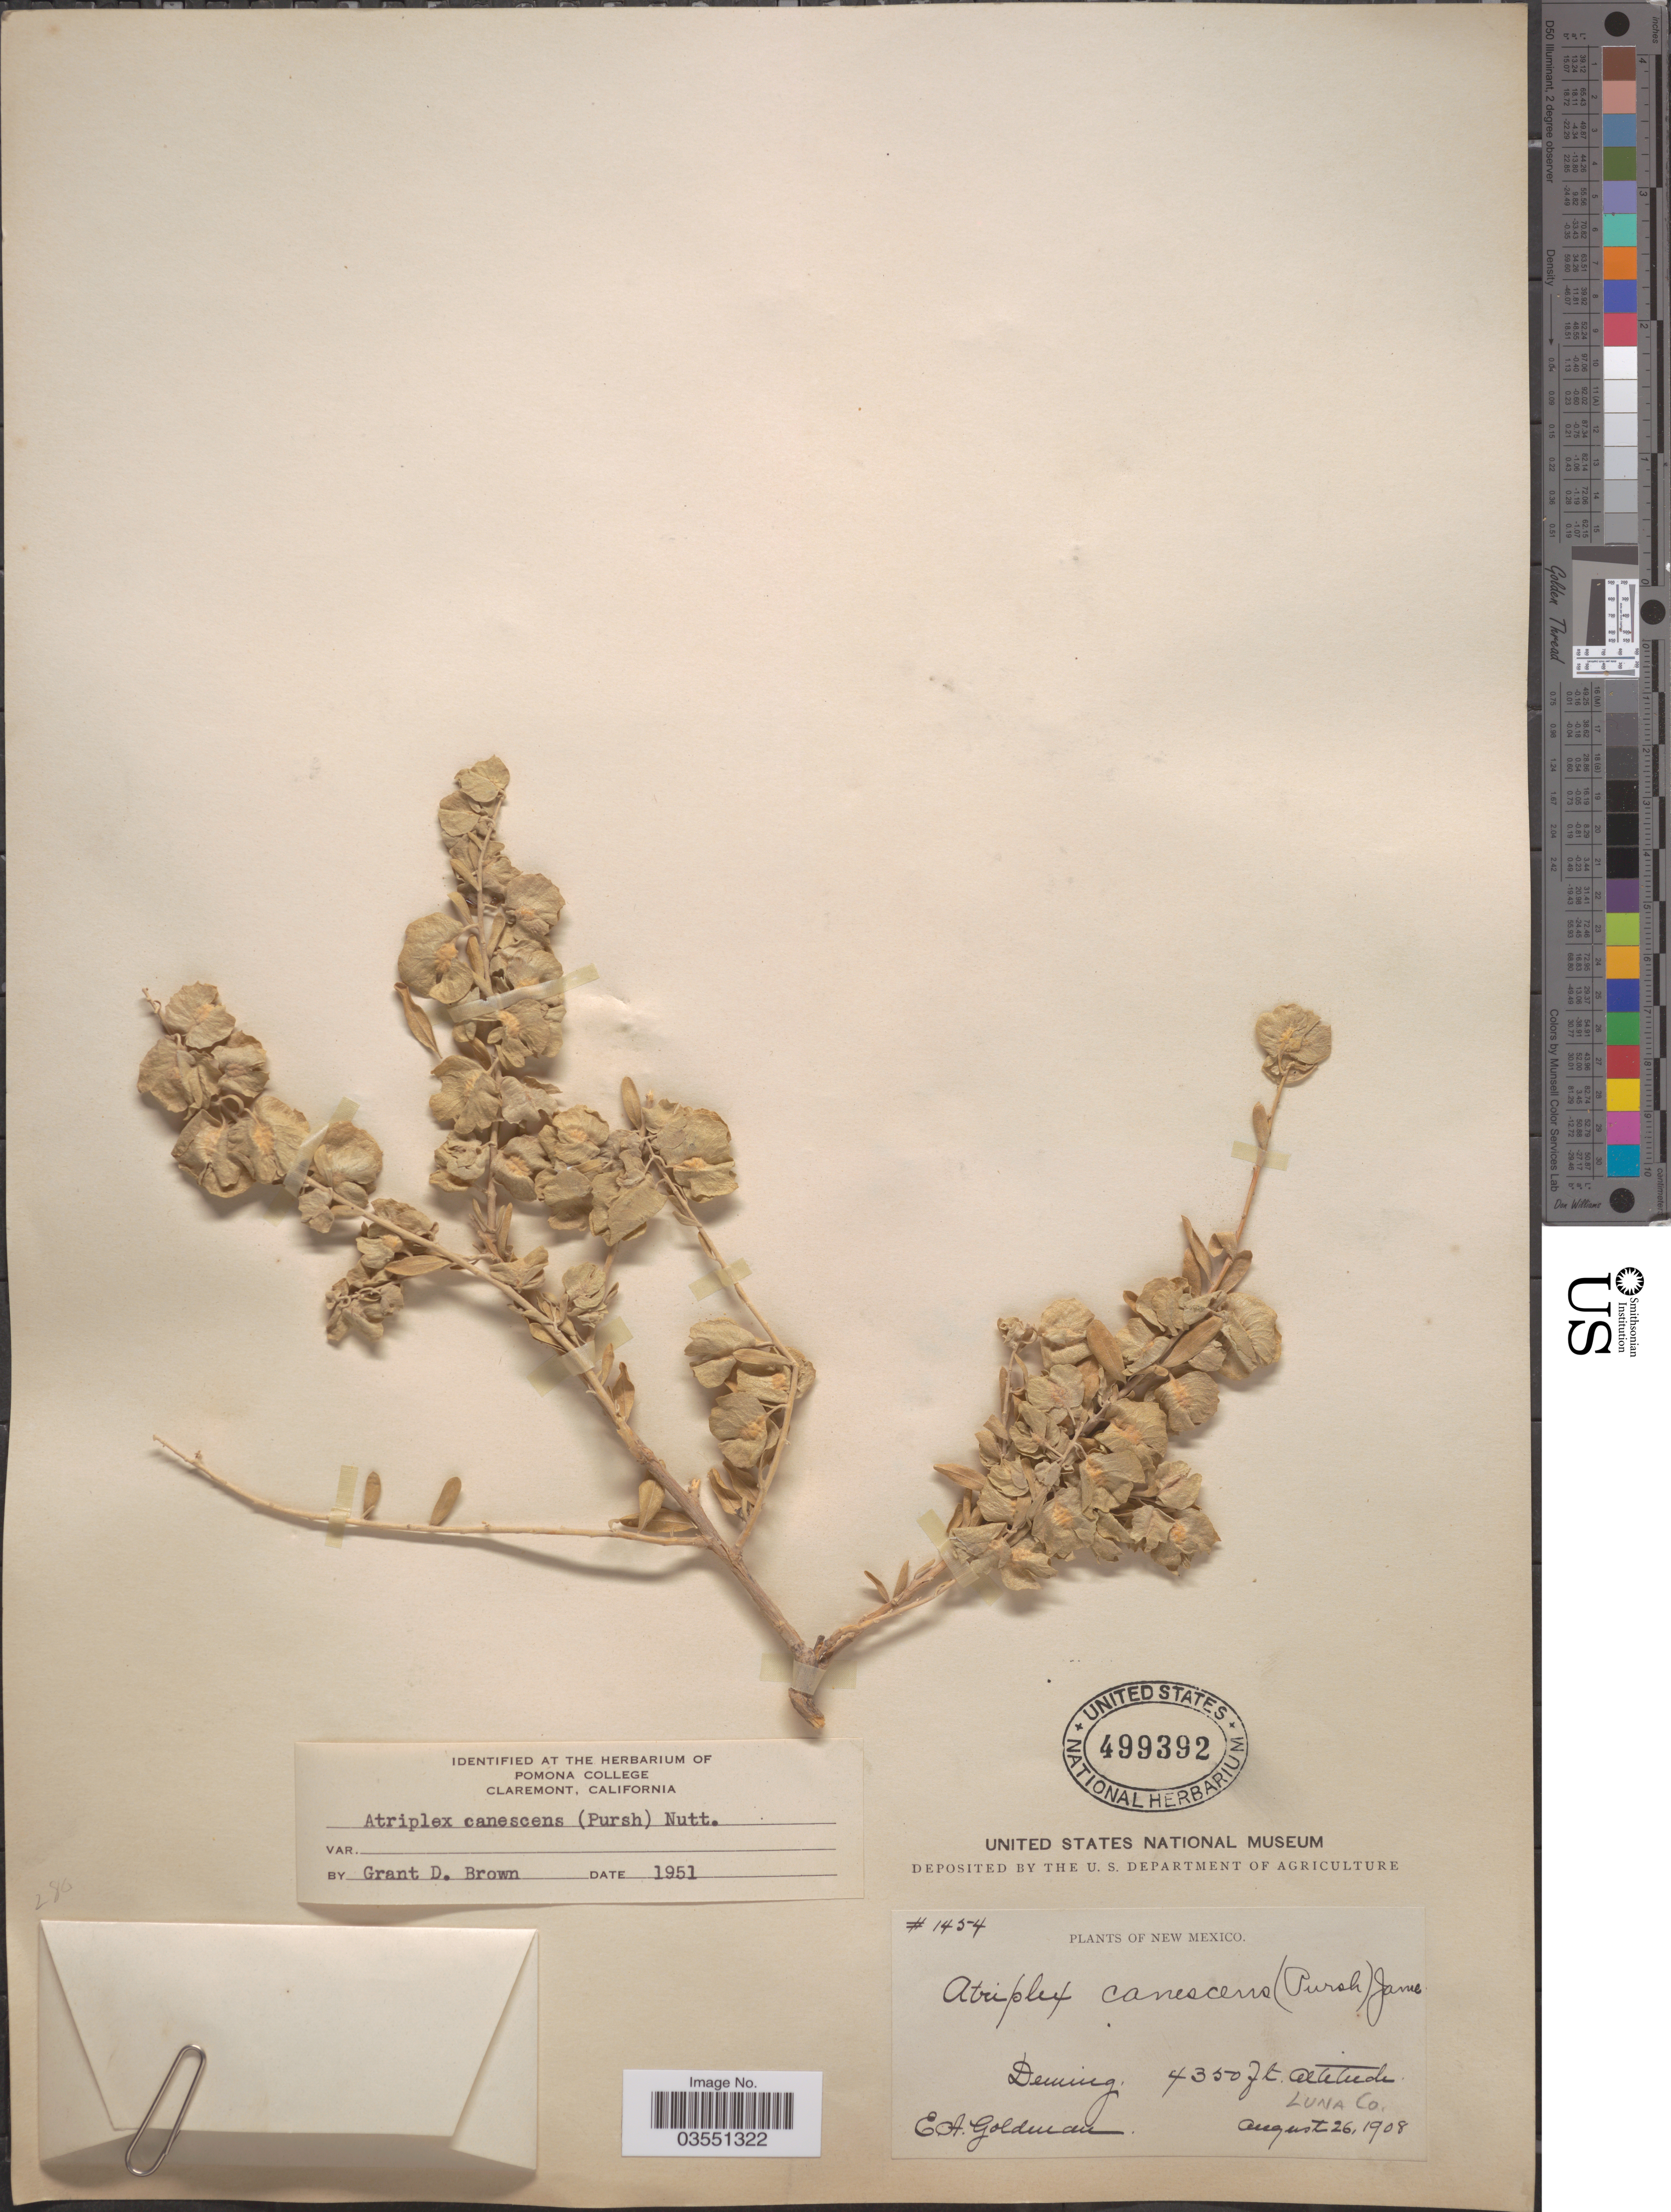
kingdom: Plantae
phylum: Tracheophyta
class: Magnoliopsida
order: Caryophyllales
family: Amaranthaceae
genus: Atriplex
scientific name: Atriplex canescens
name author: (Pursh) Nutt.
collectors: E. A. Goldman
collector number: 1454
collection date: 1908-08-26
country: United States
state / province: New Mexico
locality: Deming, Luna Co.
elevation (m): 1326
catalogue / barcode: US 499392